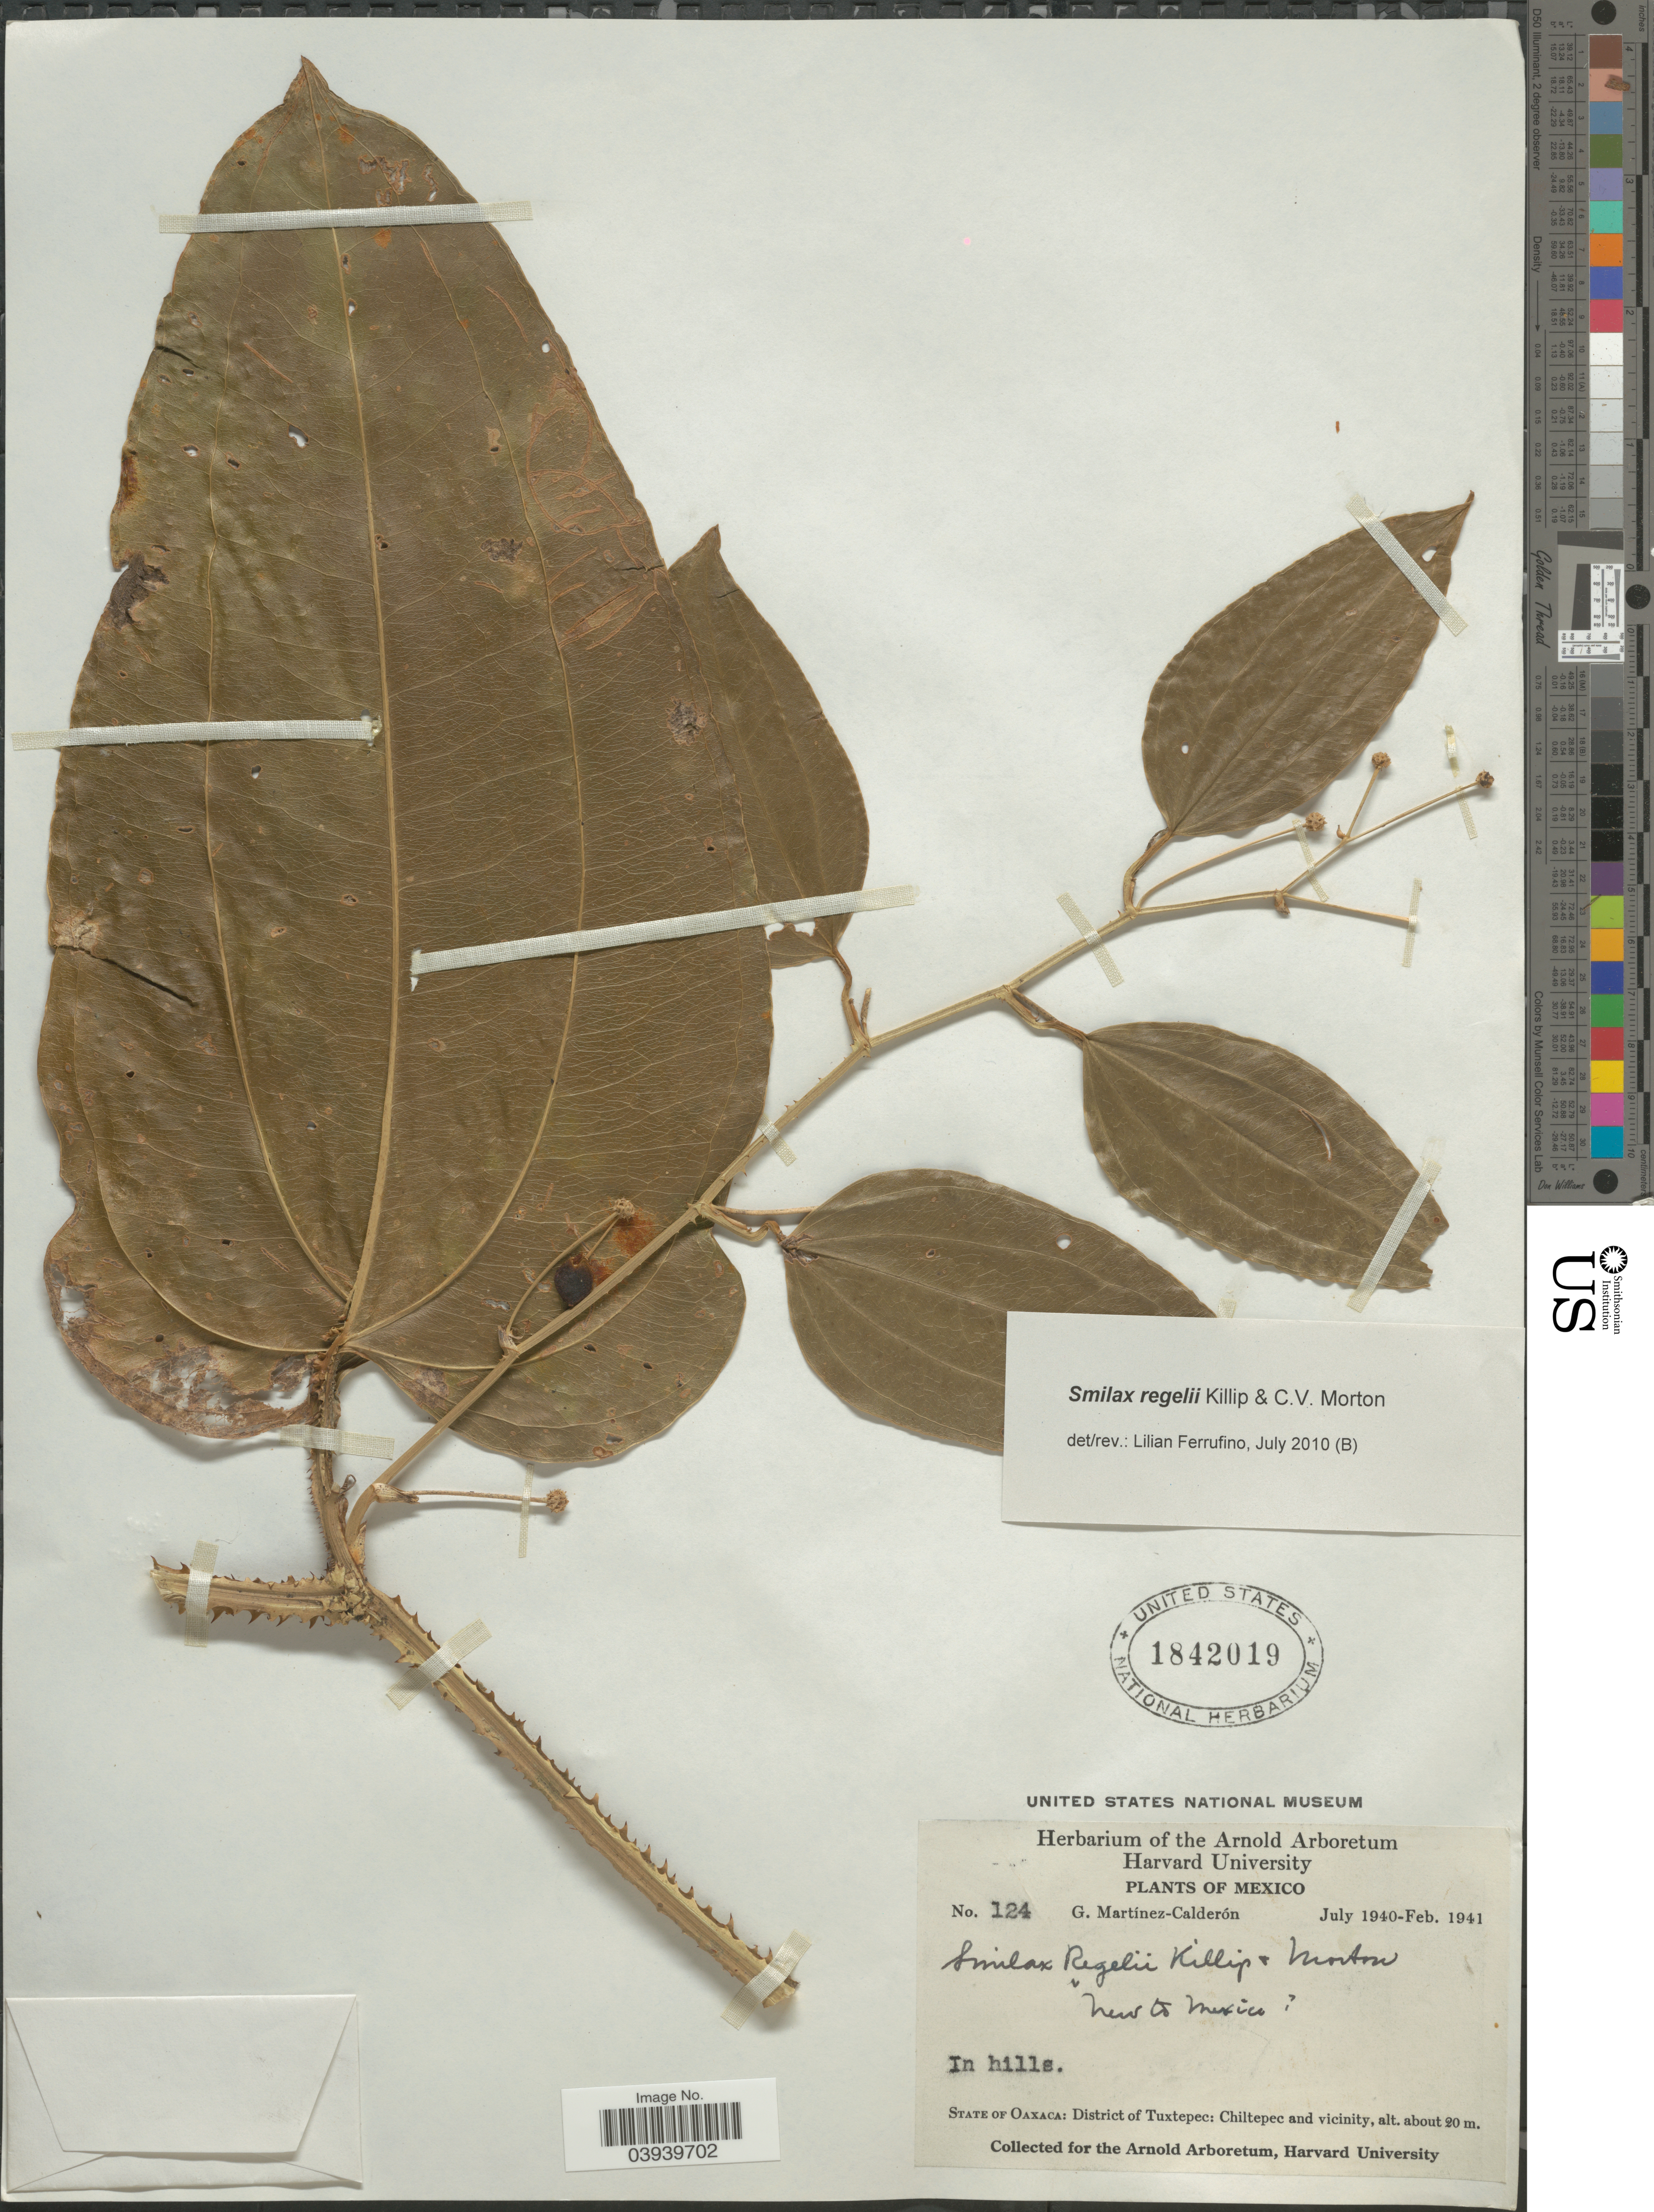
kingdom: Plantae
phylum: Tracheophyta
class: Liliopsida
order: Liliales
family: Smilacaceae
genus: Smilax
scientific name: Smilax regelii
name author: Killip & C.V. Morton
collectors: G. Martínez Calderón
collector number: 124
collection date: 1940-07/1941-02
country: Mexico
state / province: Oaxaca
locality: District of Tuxtepec: Chiltepec and vicinity.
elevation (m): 20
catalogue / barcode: US 1842019